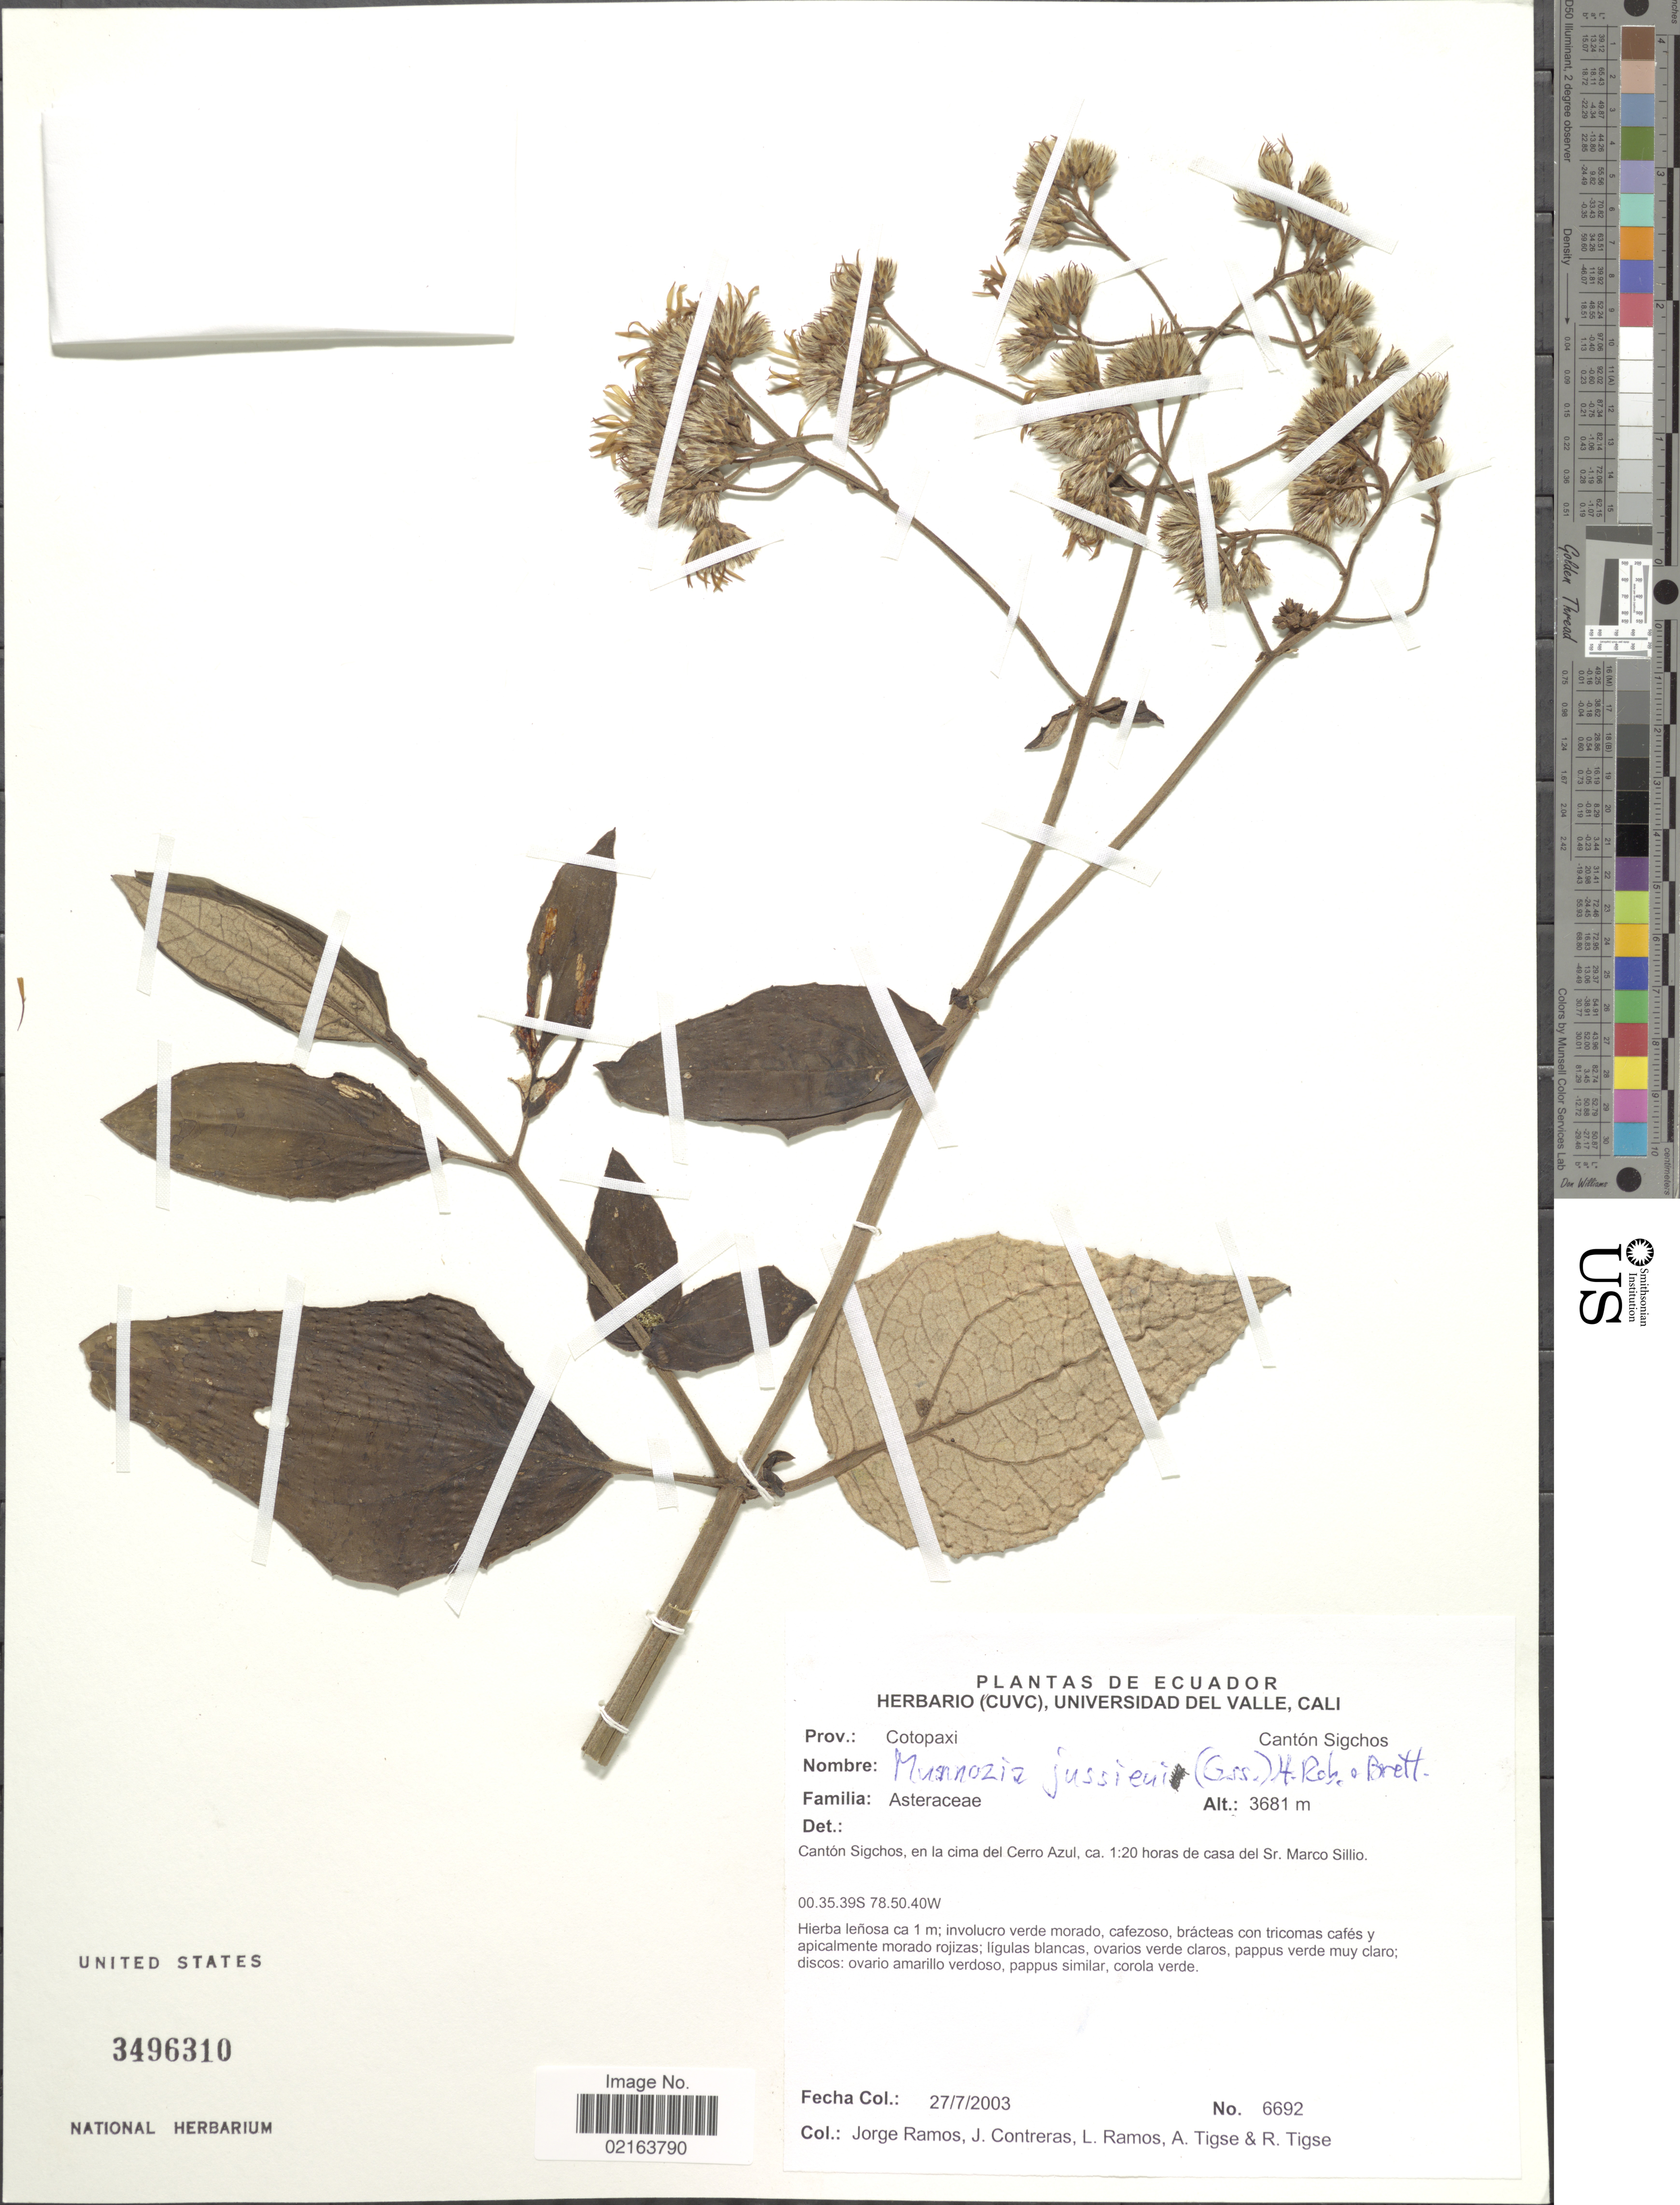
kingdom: Plantae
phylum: Tracheophyta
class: Magnoliopsida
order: Asterales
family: Asteraceae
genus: Munnozia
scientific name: Munnozia jussieui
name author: (Cass.) H. Rob. & Brettell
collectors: J. Ramos, J. Contreras, L. Ramos, A. Tigse & R. Tigse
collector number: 6692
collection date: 2003-07-27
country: Ecuador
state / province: Cotopaxi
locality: Prov.: Cotopaxi, Canton Sigchos, Canton Sigchos, en la cima del Cerro Azul, 1:20 horas de casa del Sr. Marco Sillio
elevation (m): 3681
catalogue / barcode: US 3496310